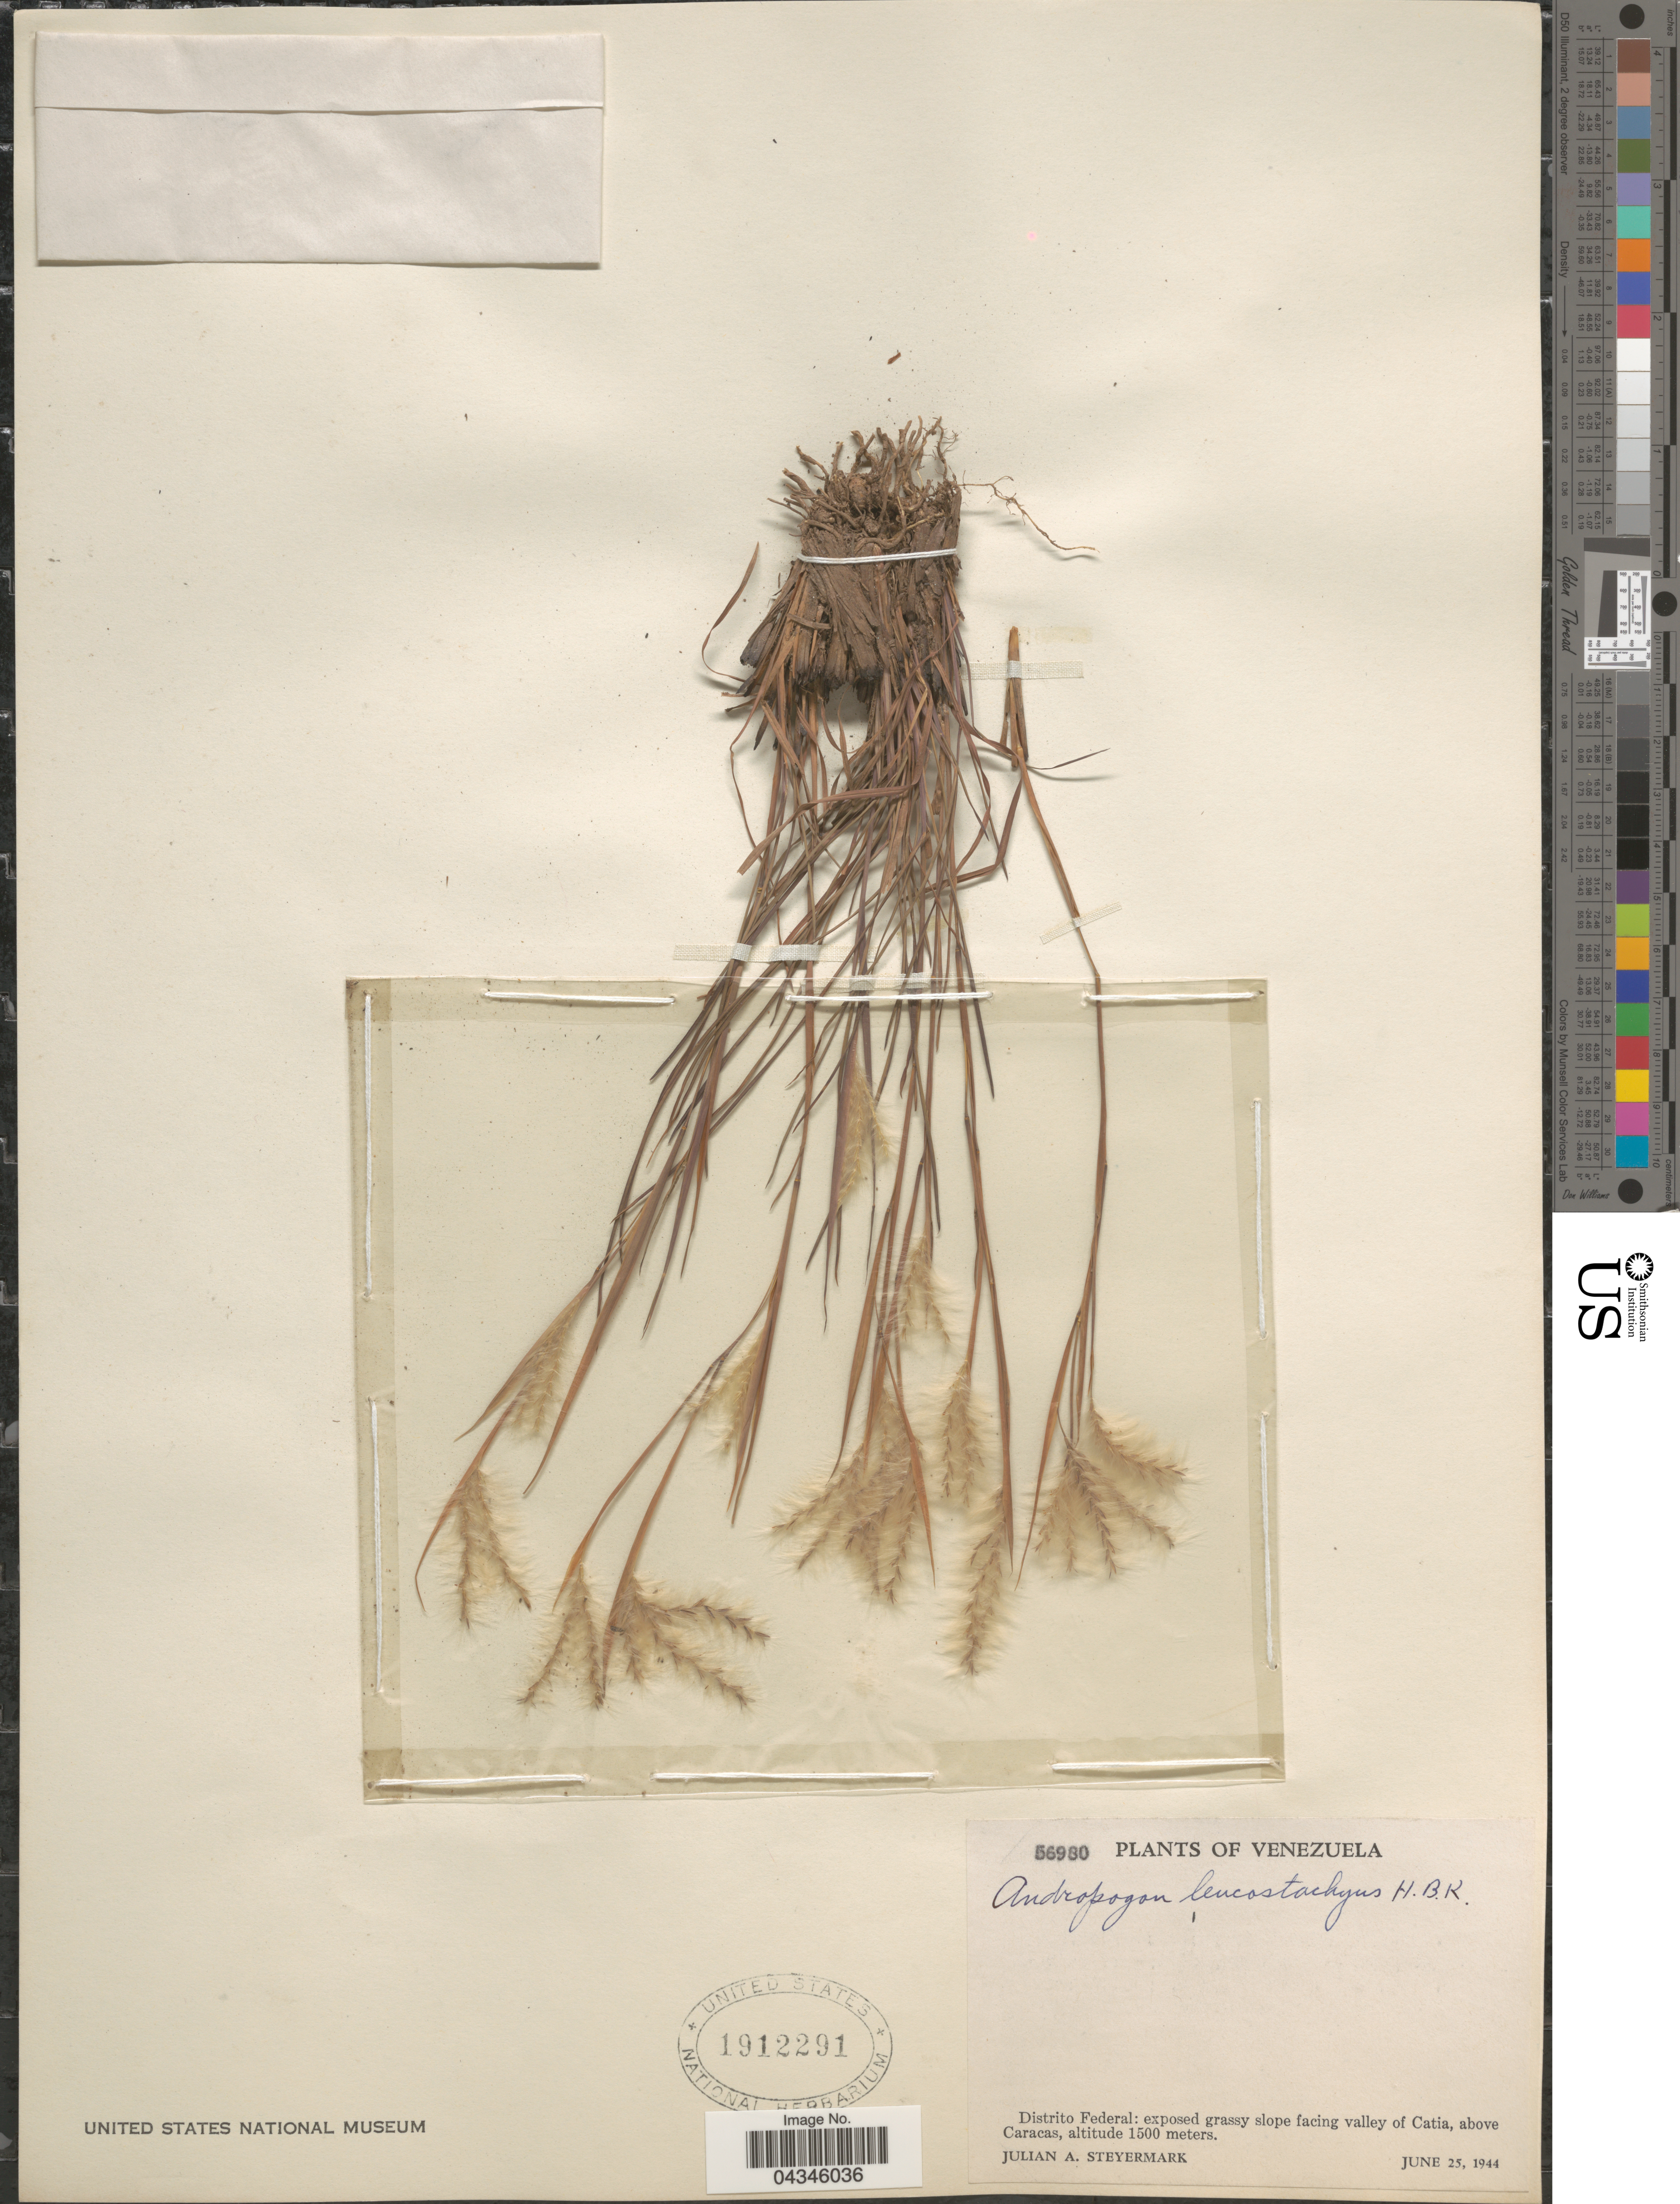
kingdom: Plantae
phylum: Tracheophyta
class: Liliopsida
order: Poales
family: Poaceae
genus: Andropogon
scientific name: Andropogon leucostachyus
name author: Kunth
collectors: J. Steyermark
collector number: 56980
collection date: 1944-06-25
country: Venezuela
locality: Distrito Federal: exposed grassy slope facing valley of Catia, above Caracas.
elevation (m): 1500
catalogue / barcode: US 1912291